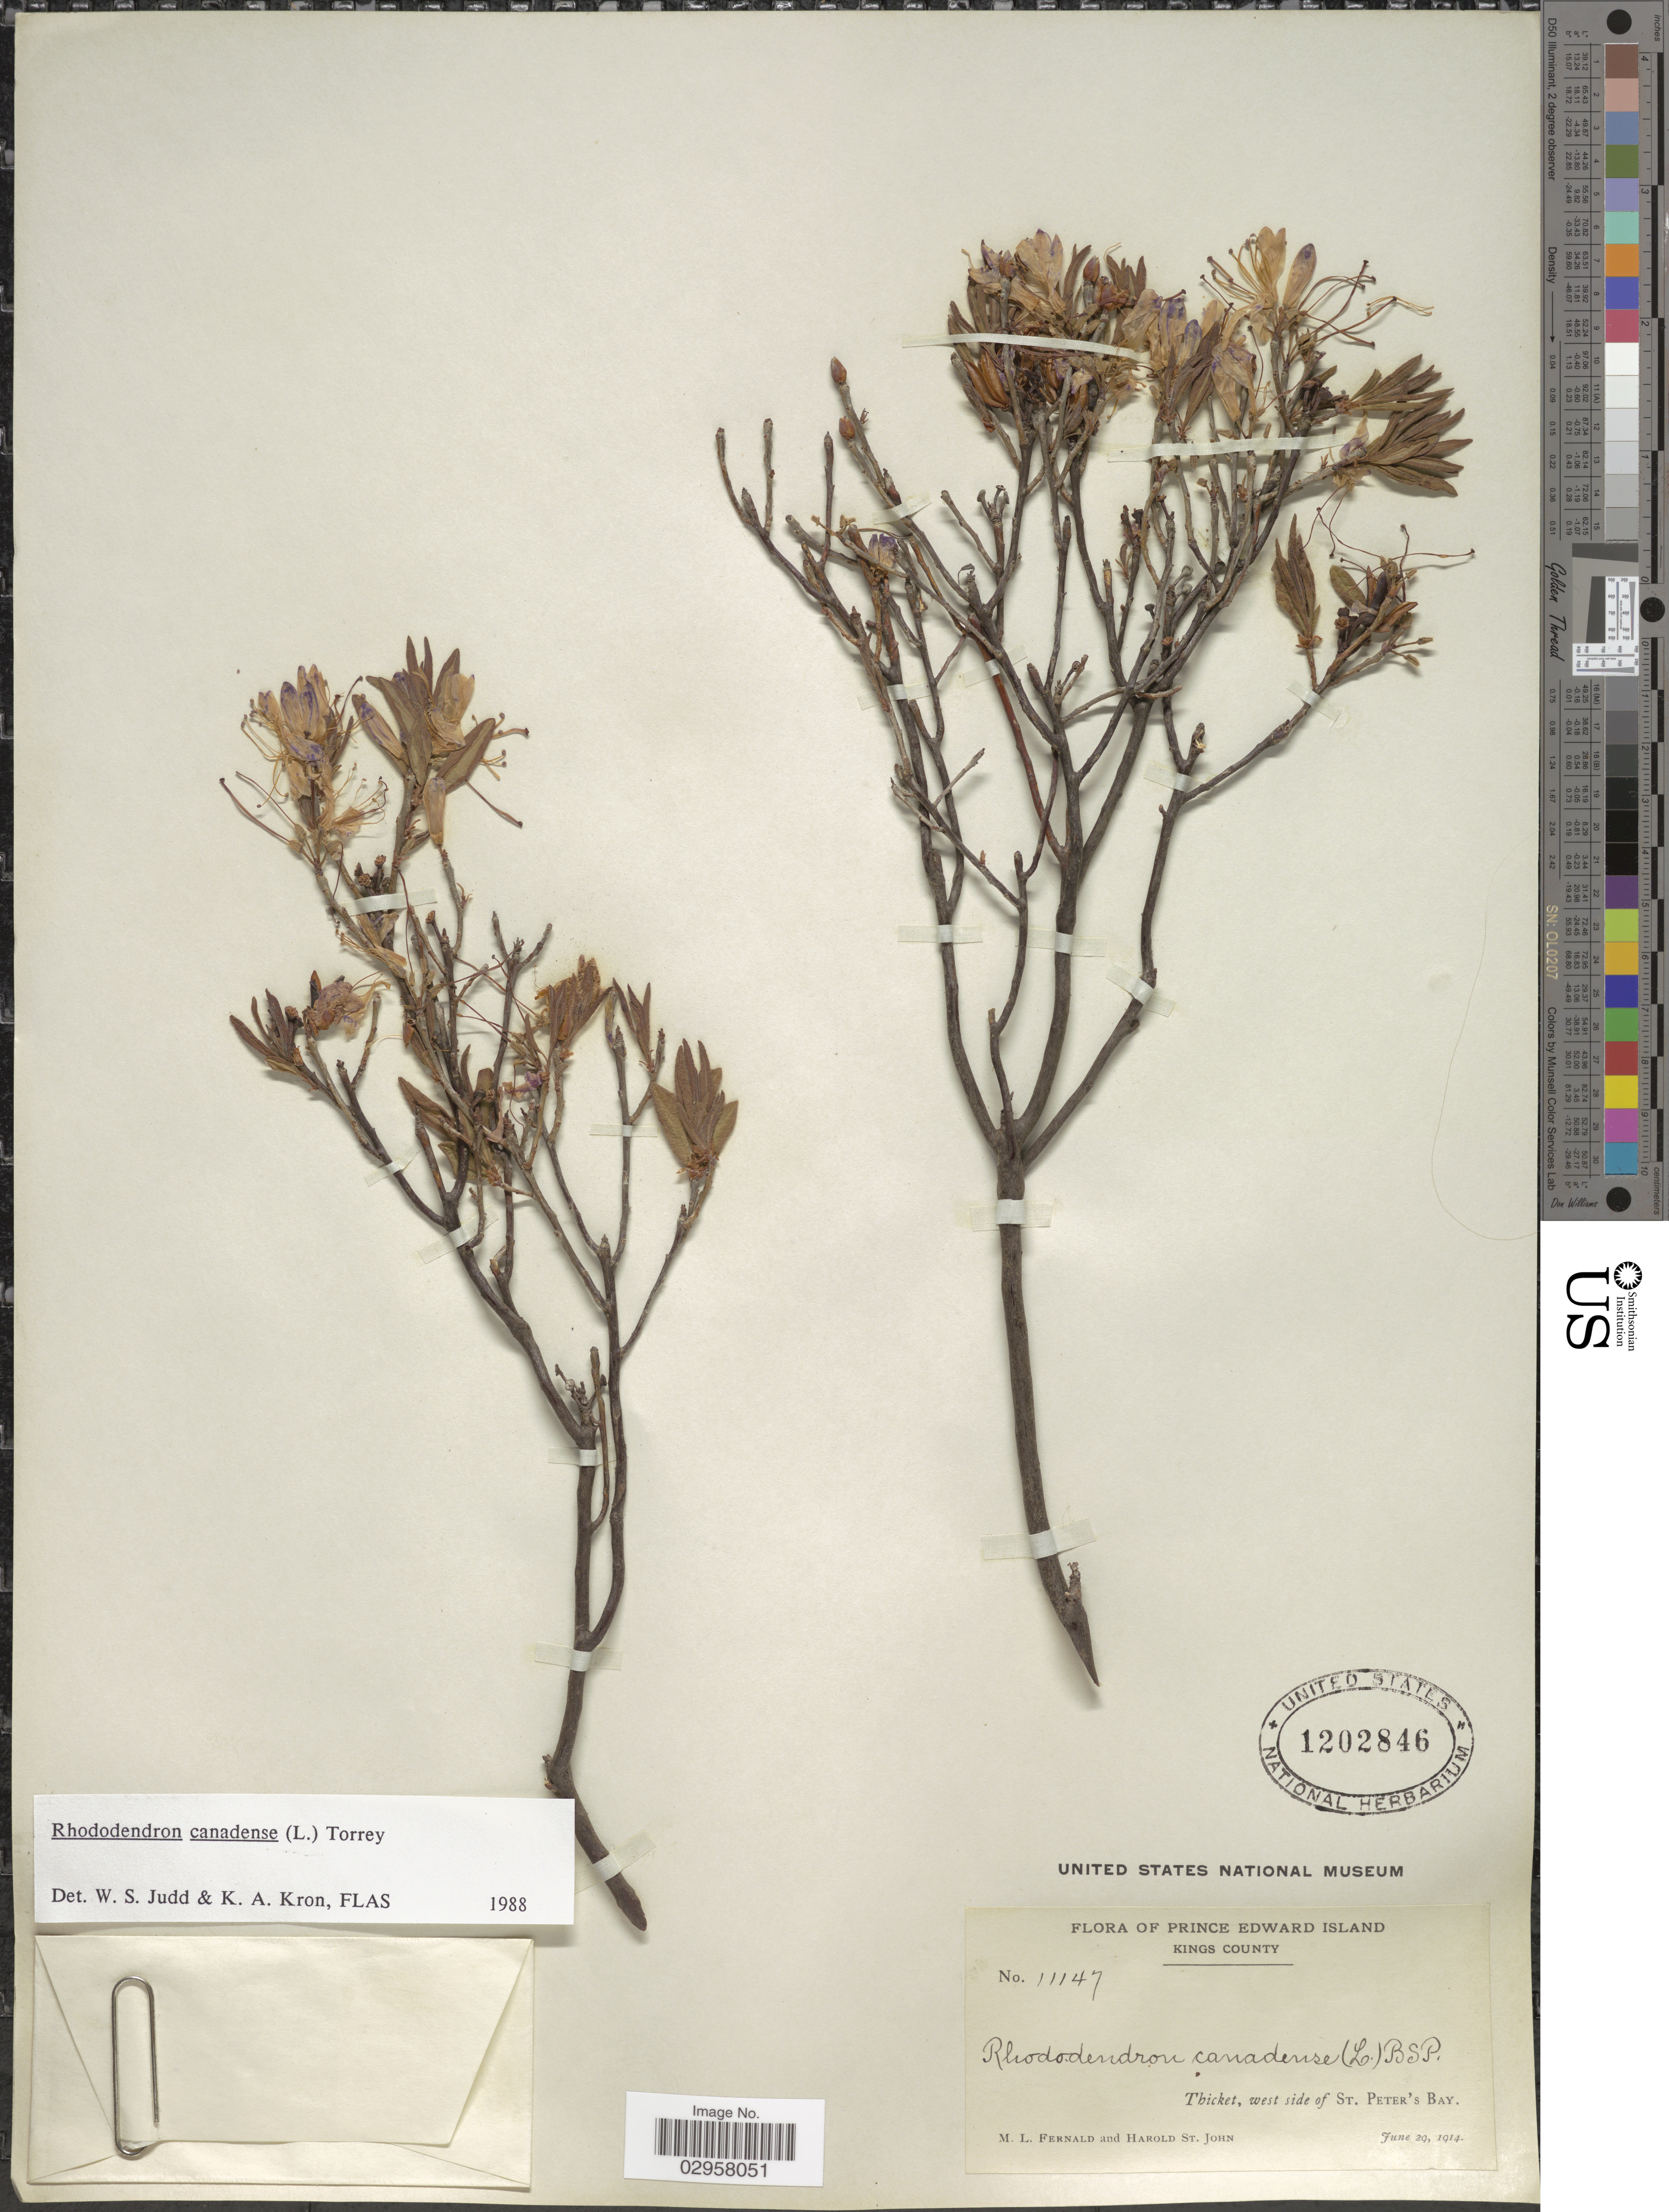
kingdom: Plantae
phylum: Tracheophyta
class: Magnoliopsida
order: Ericales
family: Ericaceae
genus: Rhododendron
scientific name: Rhododendron canadense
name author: (L.) Torr.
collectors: M. L. Fernald & H. St. John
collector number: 11147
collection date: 1914-06-29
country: Canada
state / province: Prince Edward Island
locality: Kings County. Thicket, west side of Peter's Bay.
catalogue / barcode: US 1202846